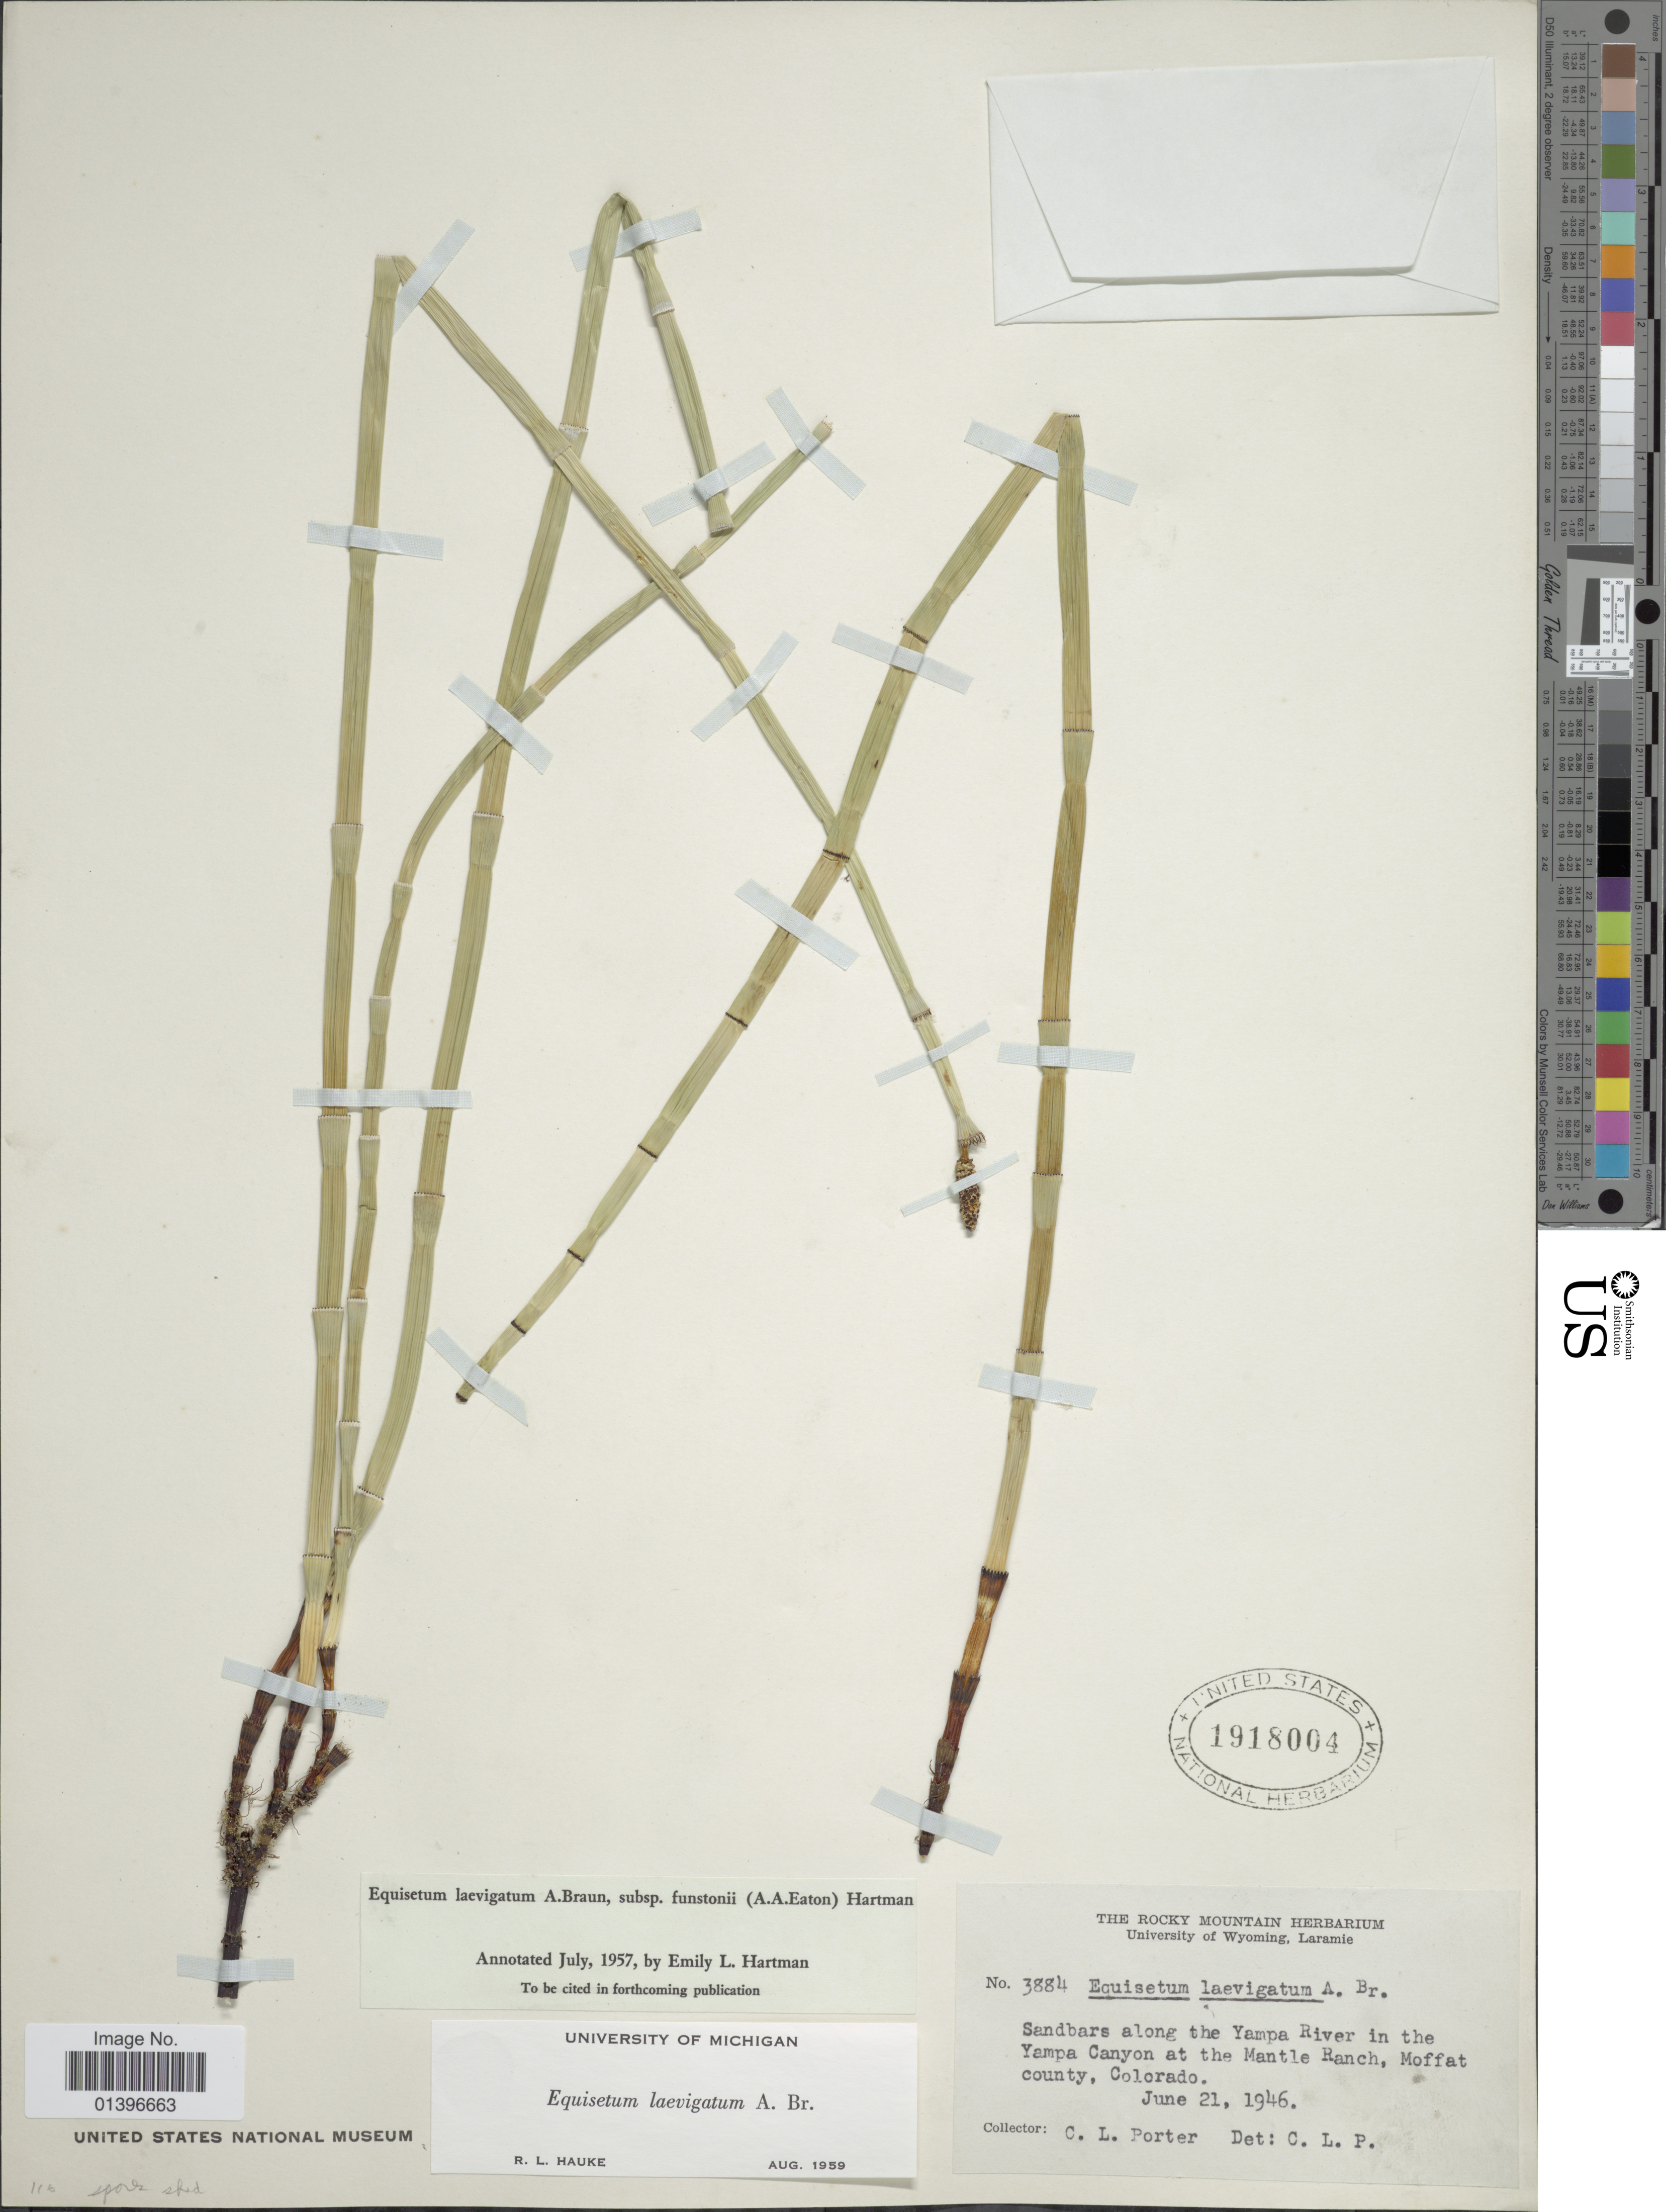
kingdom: Plantae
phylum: Tracheophyta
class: Polypodiopsida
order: Equisetales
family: Equisetaceae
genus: Equisetum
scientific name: Equisetum laevigatum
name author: A. Braun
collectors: C. L. Porter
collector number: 3884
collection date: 1946-06-21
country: United States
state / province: Colorado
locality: Sandbars along the Yampa River in the Yampa Canyon at the Mantle Ranch, Moffat county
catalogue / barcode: US 1918004